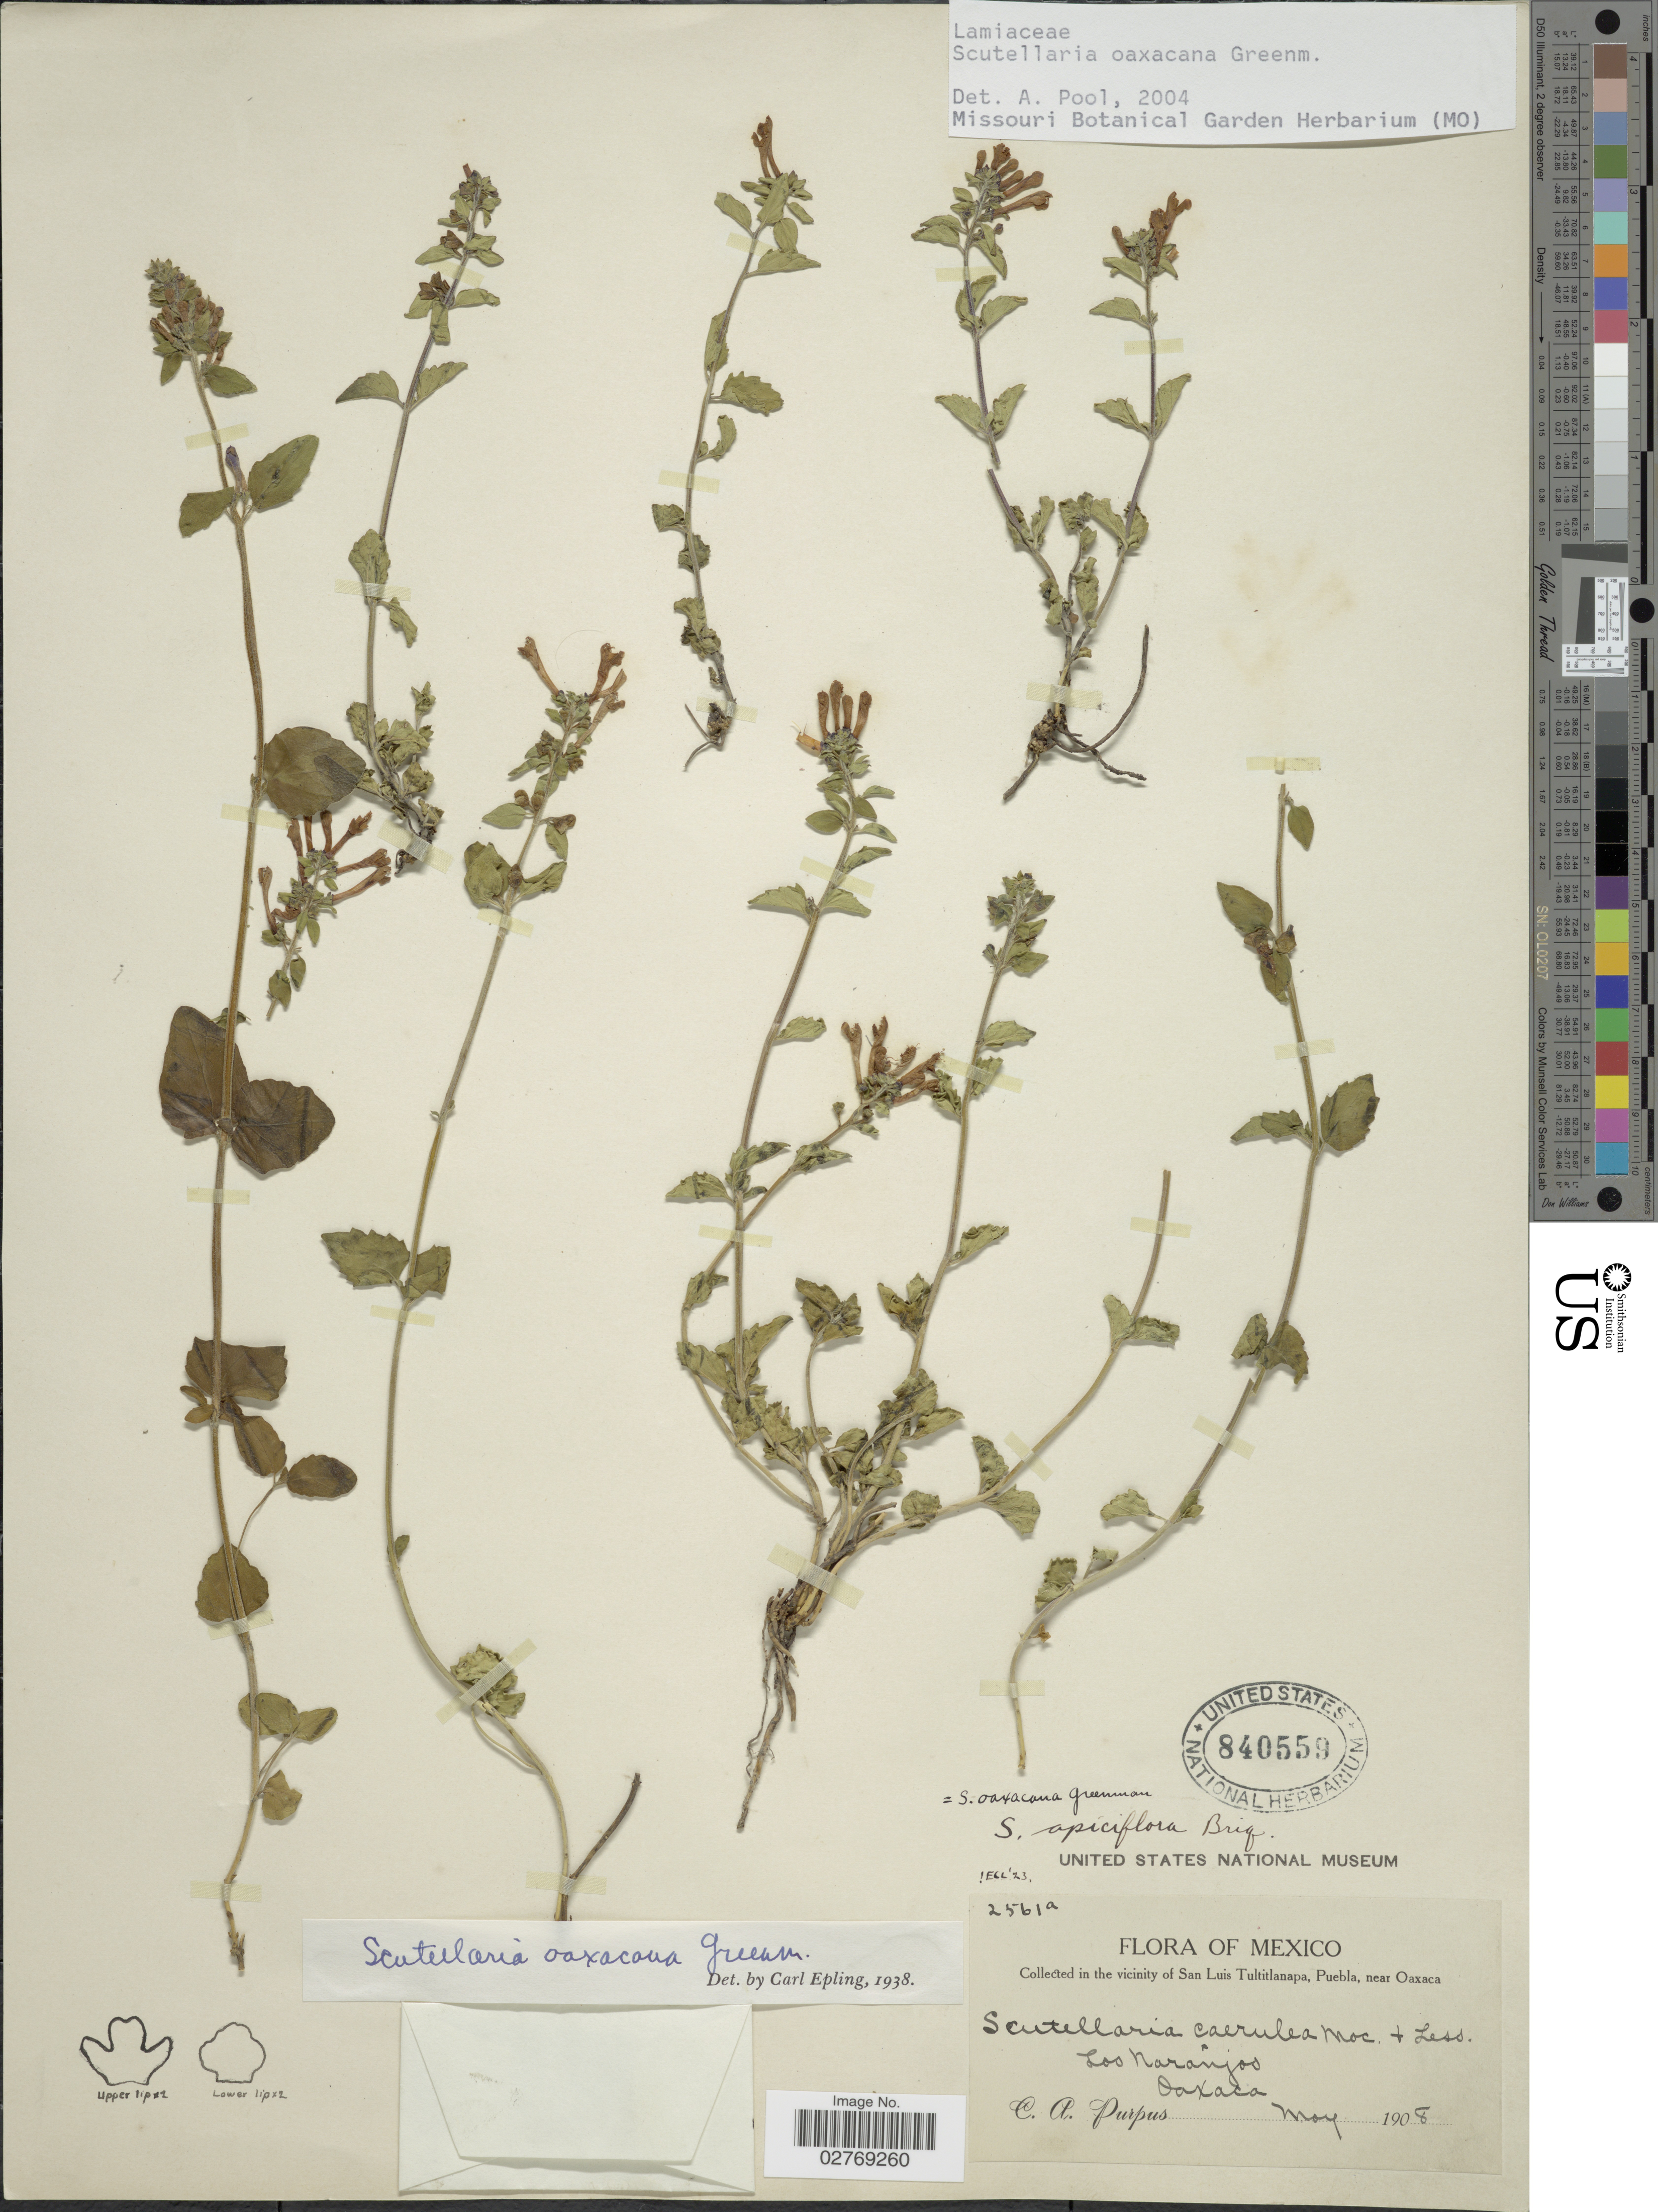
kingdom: Plantae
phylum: Tracheophyta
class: Magnoliopsida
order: Lamiales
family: Lamiaceae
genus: Scutellaria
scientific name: Scutellaria oaxacana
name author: Greenm.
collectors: C. A. Purpus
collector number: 2561a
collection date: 1908-05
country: Mexico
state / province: Puebla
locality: In the vicinity of San Luis Tultitlanapa, near Oaxaca. Los Naranjos.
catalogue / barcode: US 840559